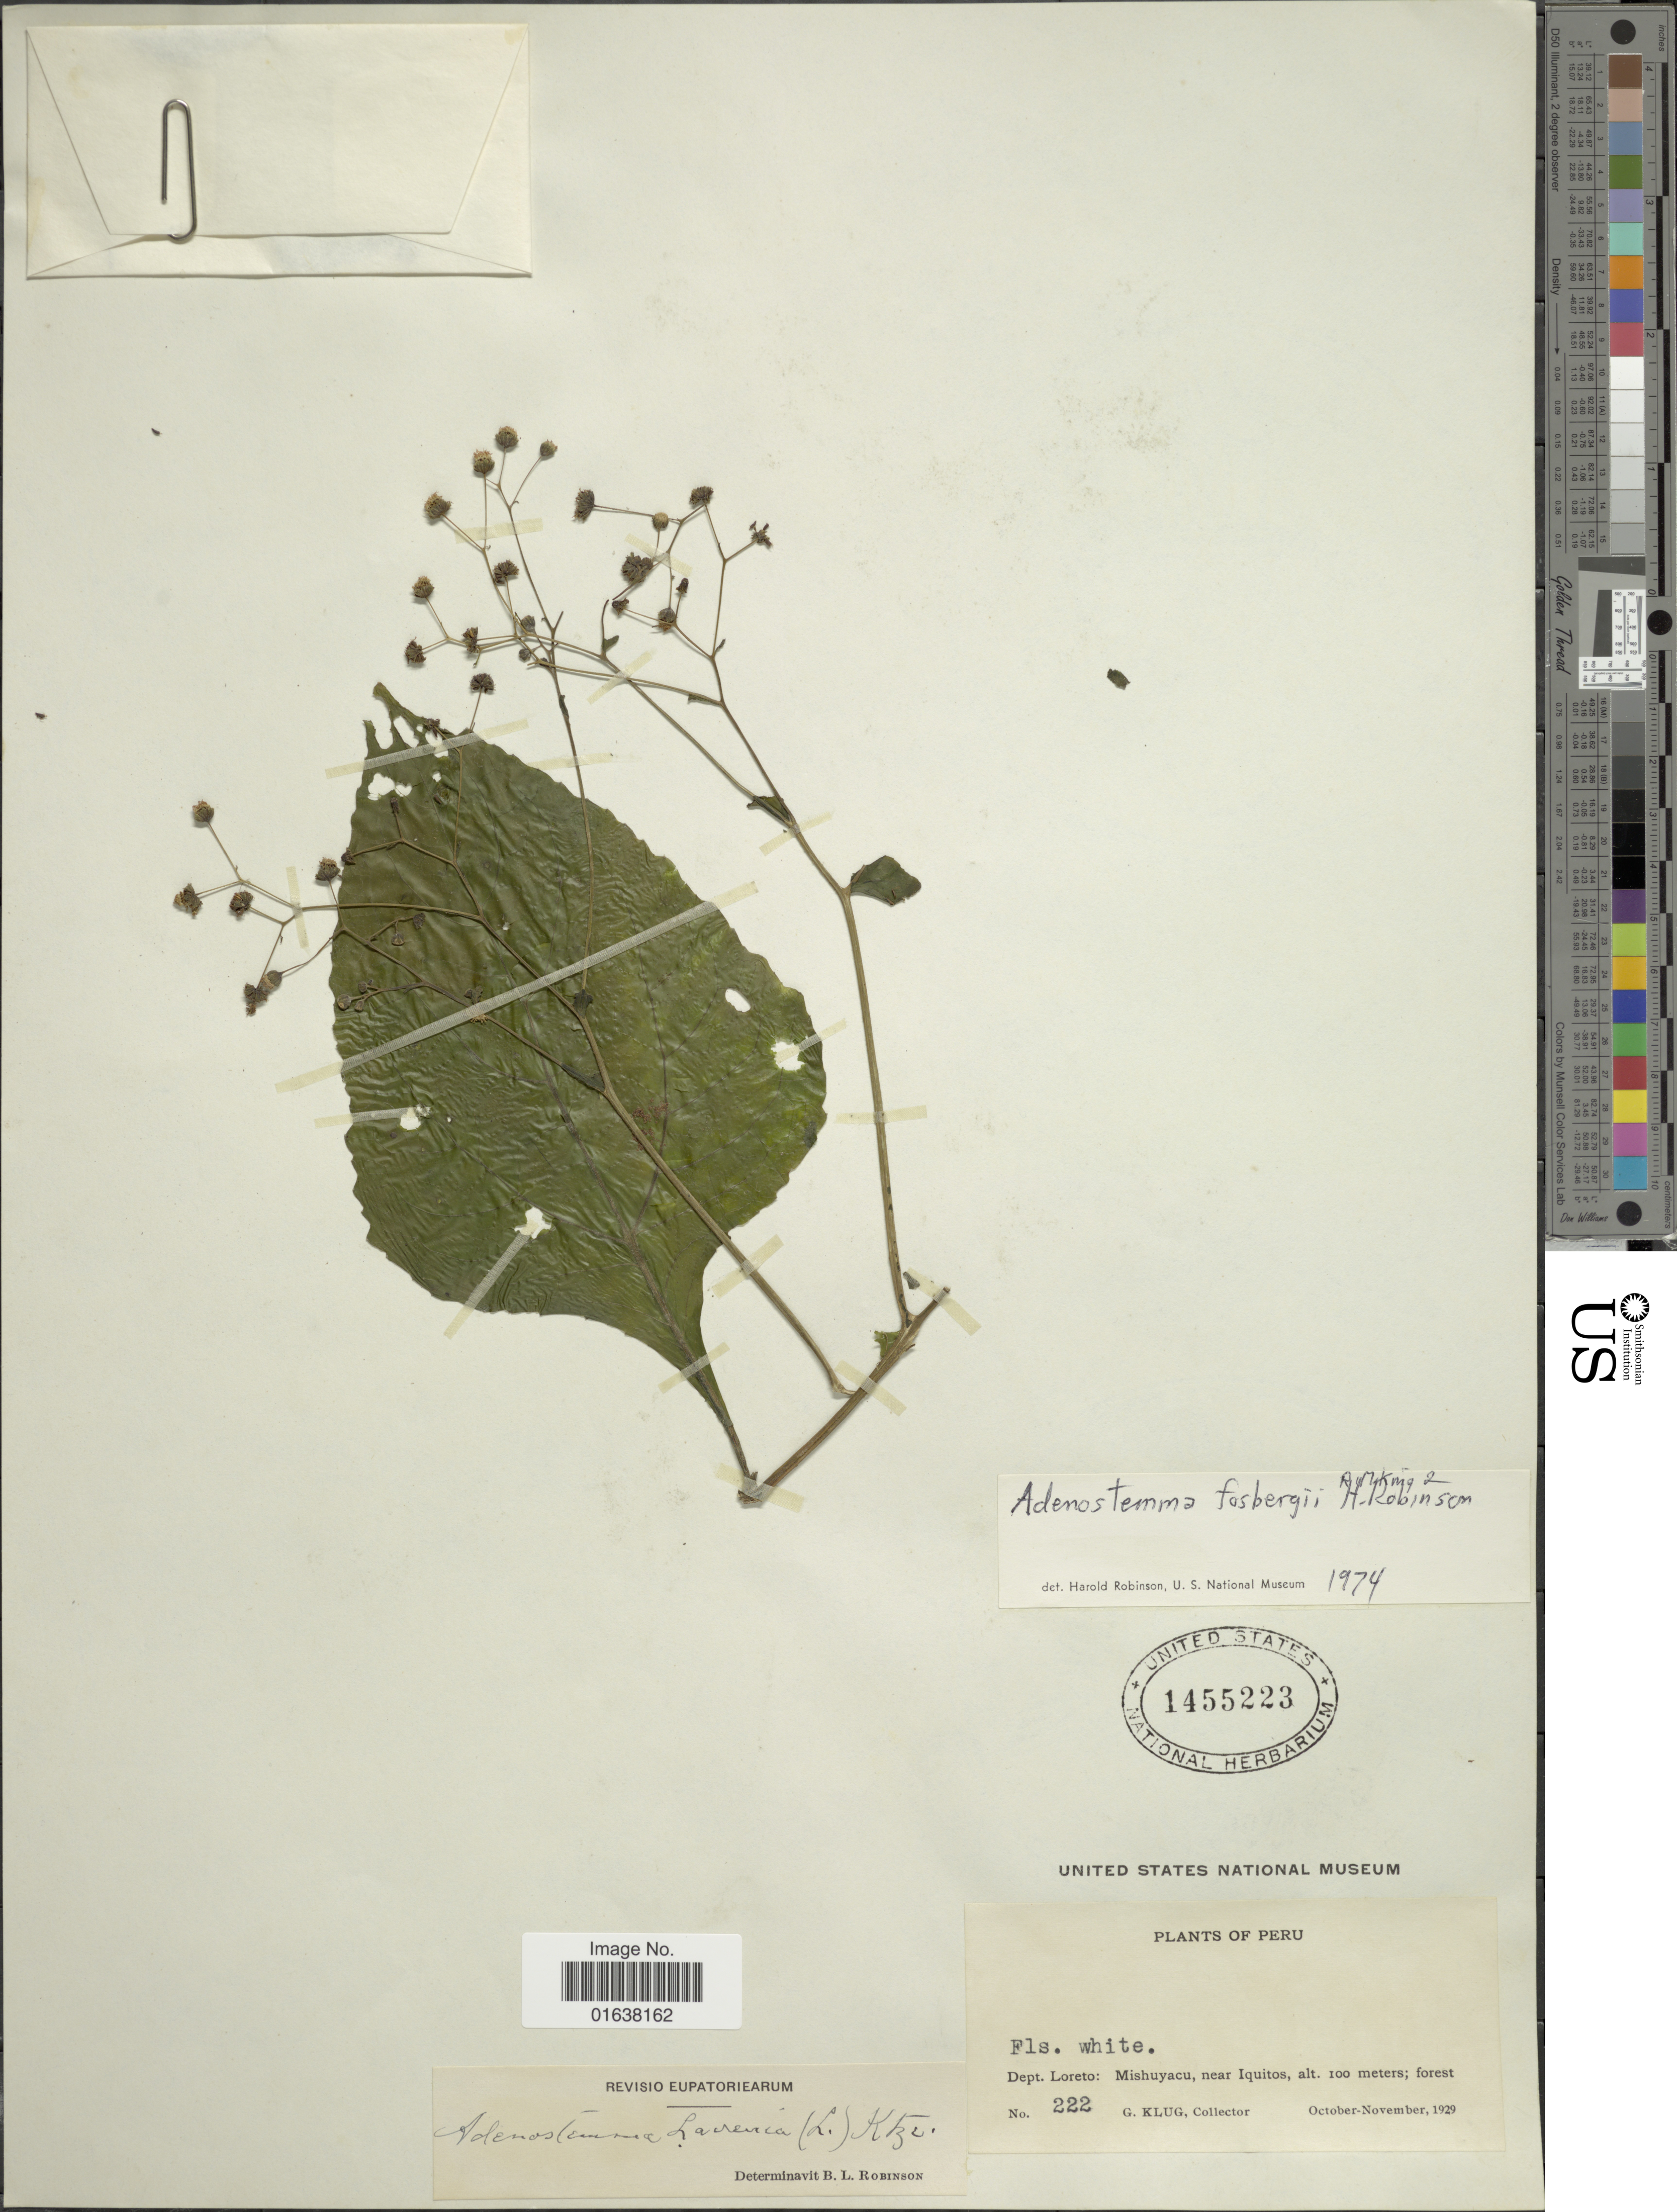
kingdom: Plantae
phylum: Tracheophyta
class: Magnoliopsida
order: Asterales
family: Asteraceae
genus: Adenostemma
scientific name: Adenostemma fosbergii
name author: R.M. King & H. Rob.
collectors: G. Klug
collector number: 222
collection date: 1929-10/1929-11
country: Peru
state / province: Loreto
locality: Mishuyacu, near Iquitos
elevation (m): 100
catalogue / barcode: US 1455223